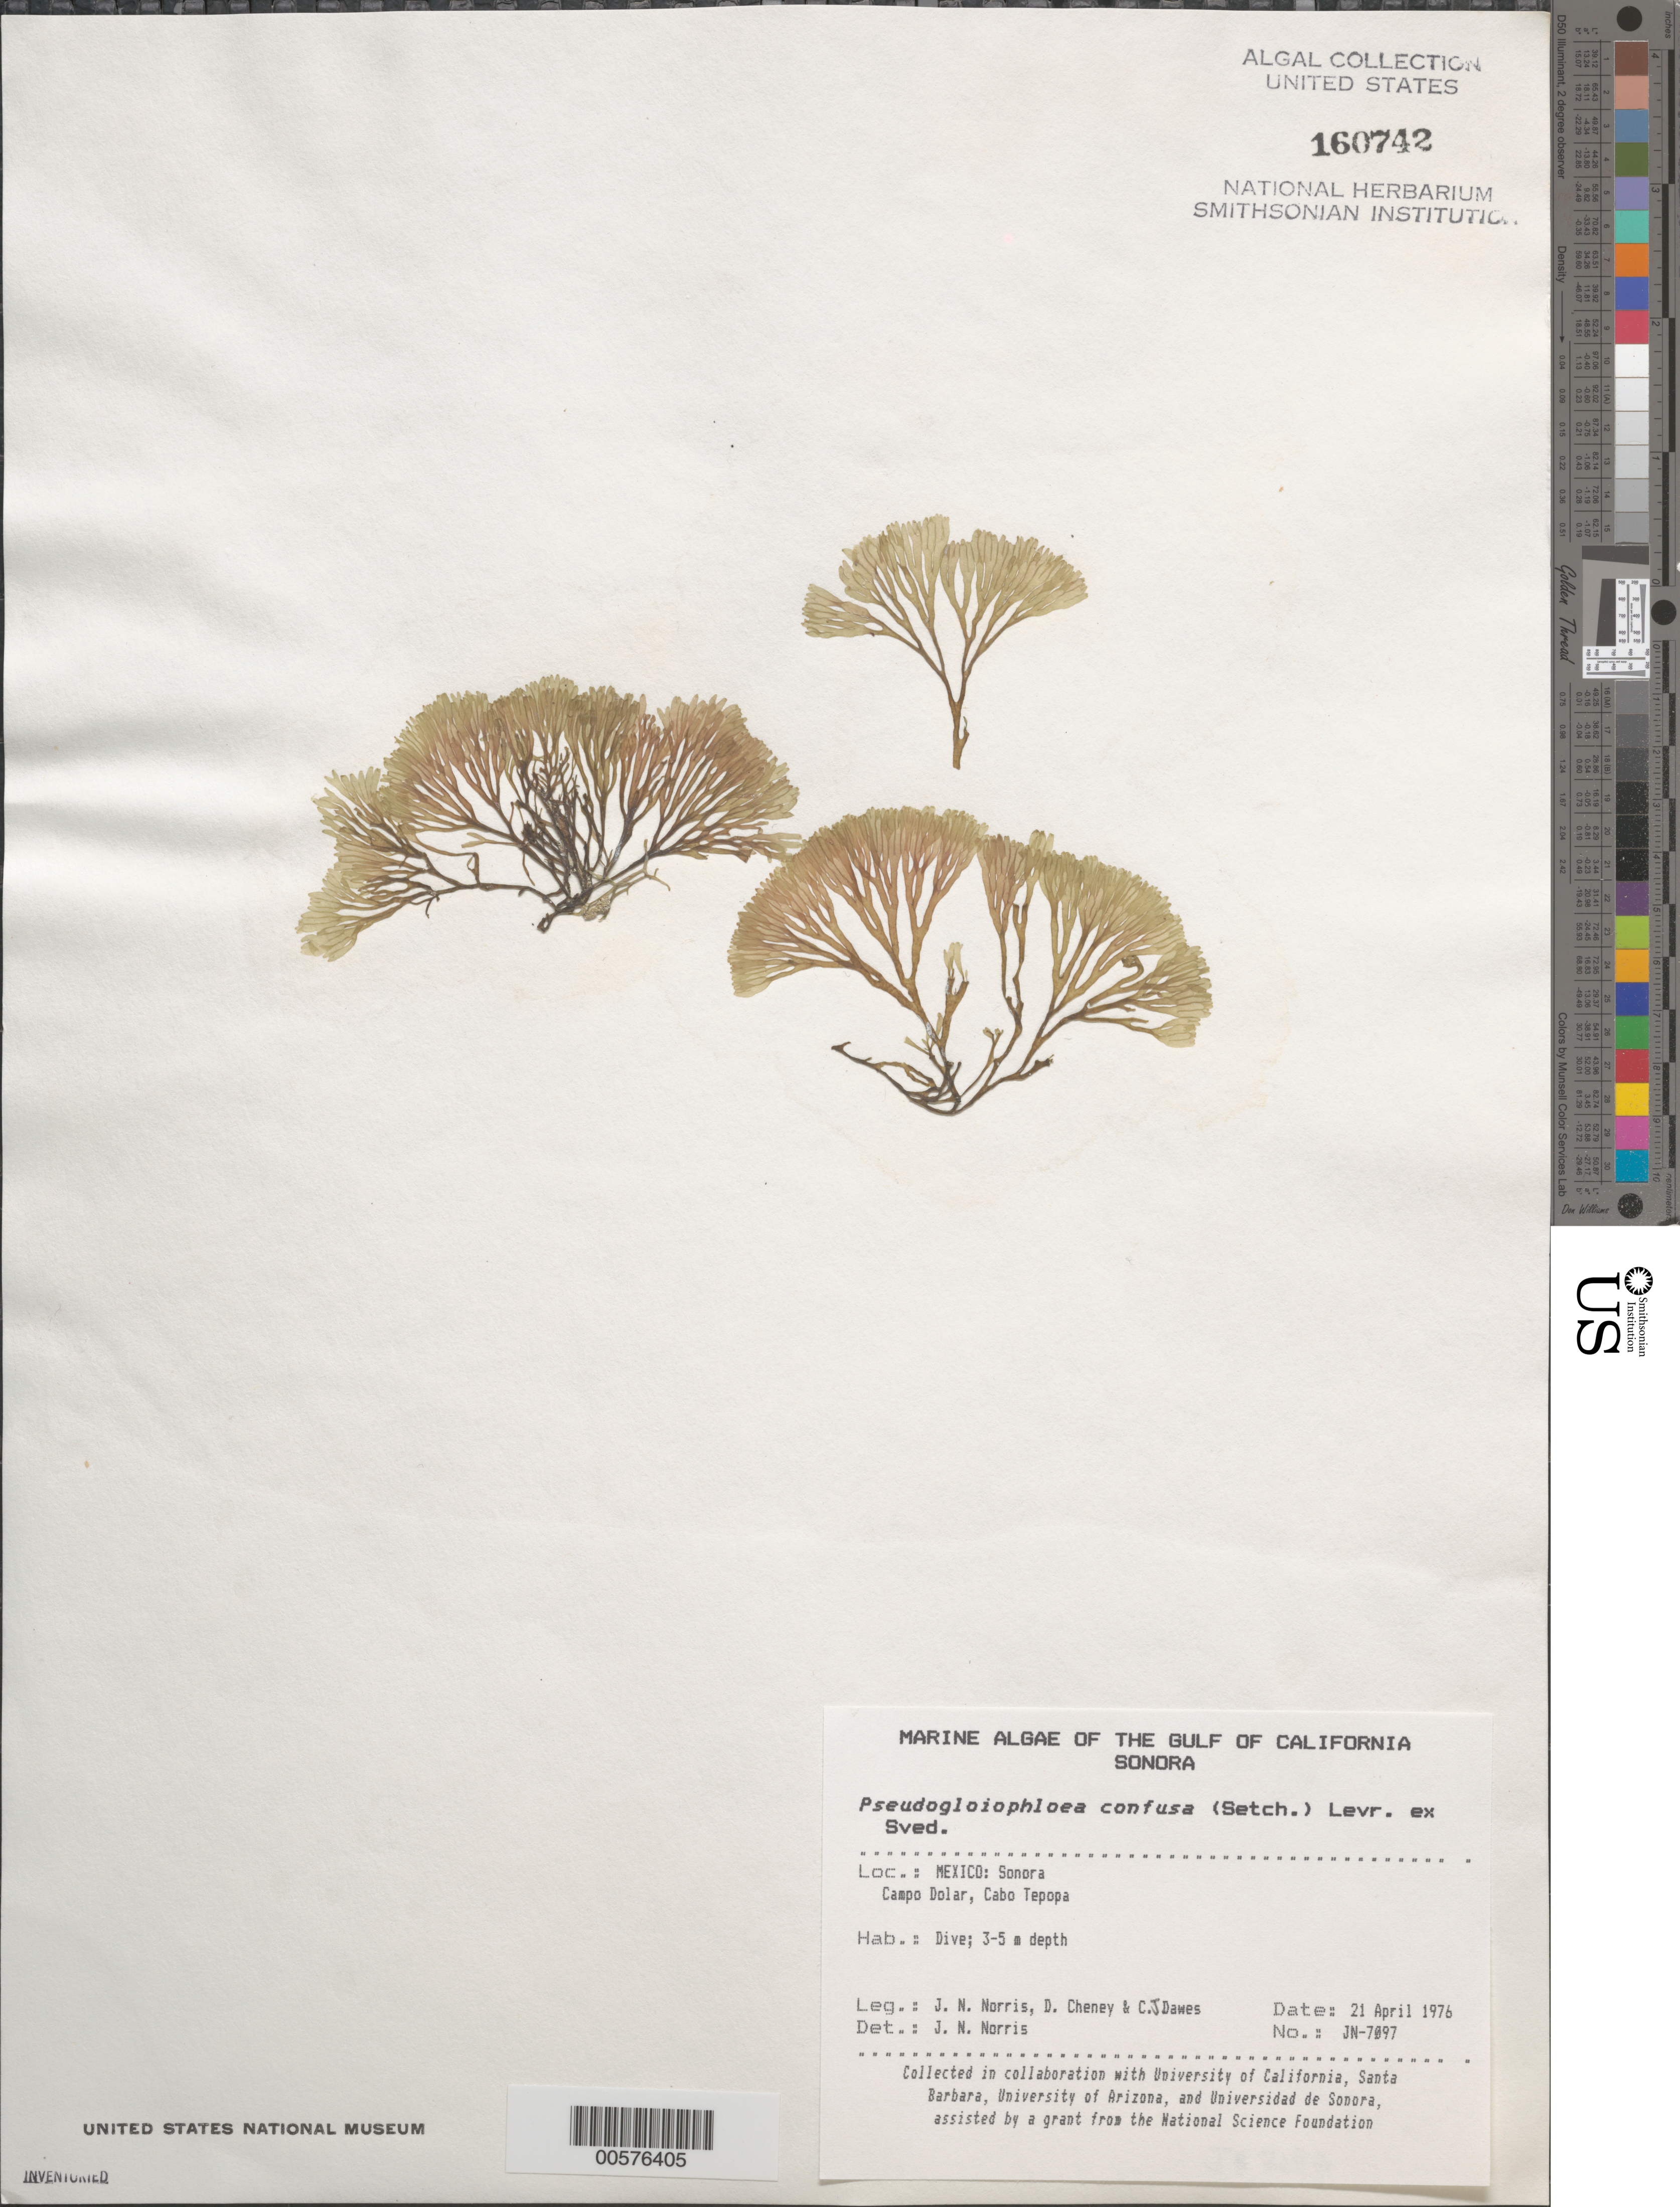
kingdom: Plantae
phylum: Rhodophyta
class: Florideophyceae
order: Nemaliales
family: Scinaiaceae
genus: Scinaia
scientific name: Scinaia confusa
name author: (Setch.) Huisman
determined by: Algae name updating Project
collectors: J. N. Norris, D. Cheney & C. Dawes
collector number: JN-7097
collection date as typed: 21 Apr 1976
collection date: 1976-04-21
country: Mexico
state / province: Sonora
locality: Campo Dolar, Cabo Tepopa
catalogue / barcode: US 160742